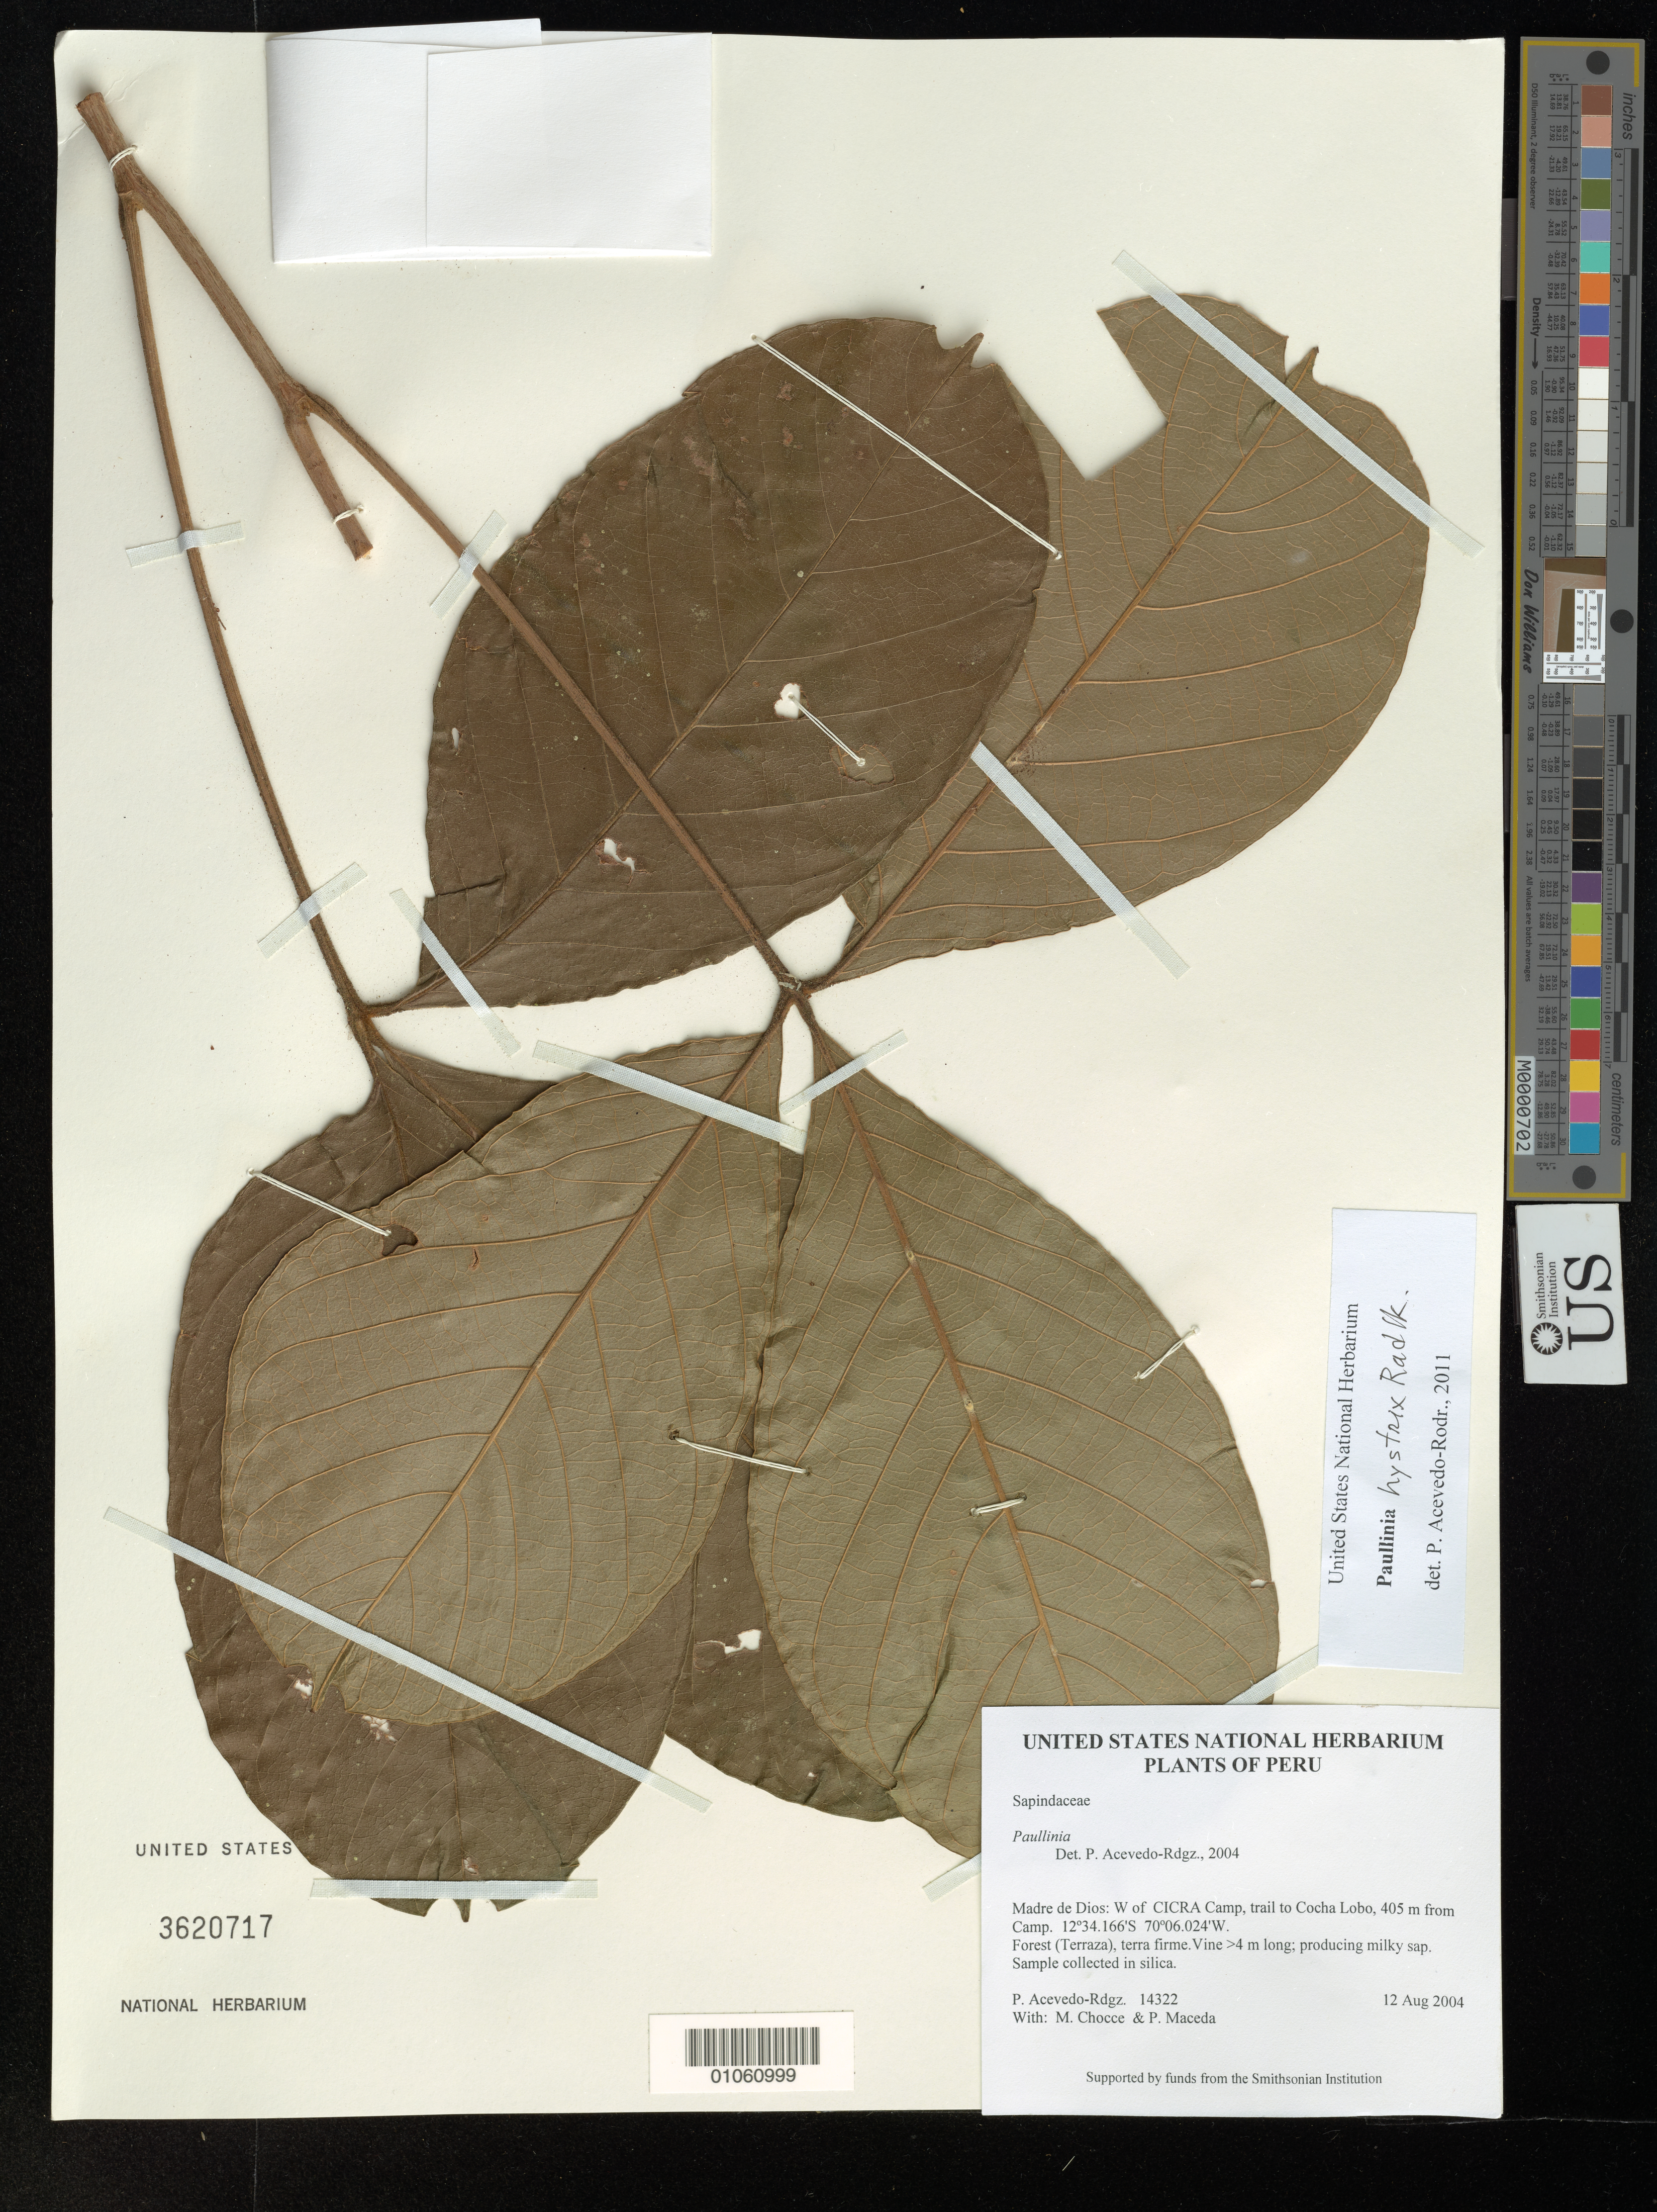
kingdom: Plantae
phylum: Tracheophyta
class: Magnoliopsida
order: Sapindales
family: Sapindaceae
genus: Paullinia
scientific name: Paullinia hystrix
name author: Radlk.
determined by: Acevedo-Rodríguez, P., (BOT), Smithsonian Institution - National Museum of Natural History (UNITED STATES)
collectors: P. Acevedo-Rodr., M. Chocce & P. Maceda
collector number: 14322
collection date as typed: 12 Aug 2004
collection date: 2004-08-12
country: Peru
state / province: Madre de Dios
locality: Madre de Dios: W of CICRA Camp, trail to Cocha Lobo, 405 m from Camp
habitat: Forest (Terraza), terra firme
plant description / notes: MO, US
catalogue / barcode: US 3620717